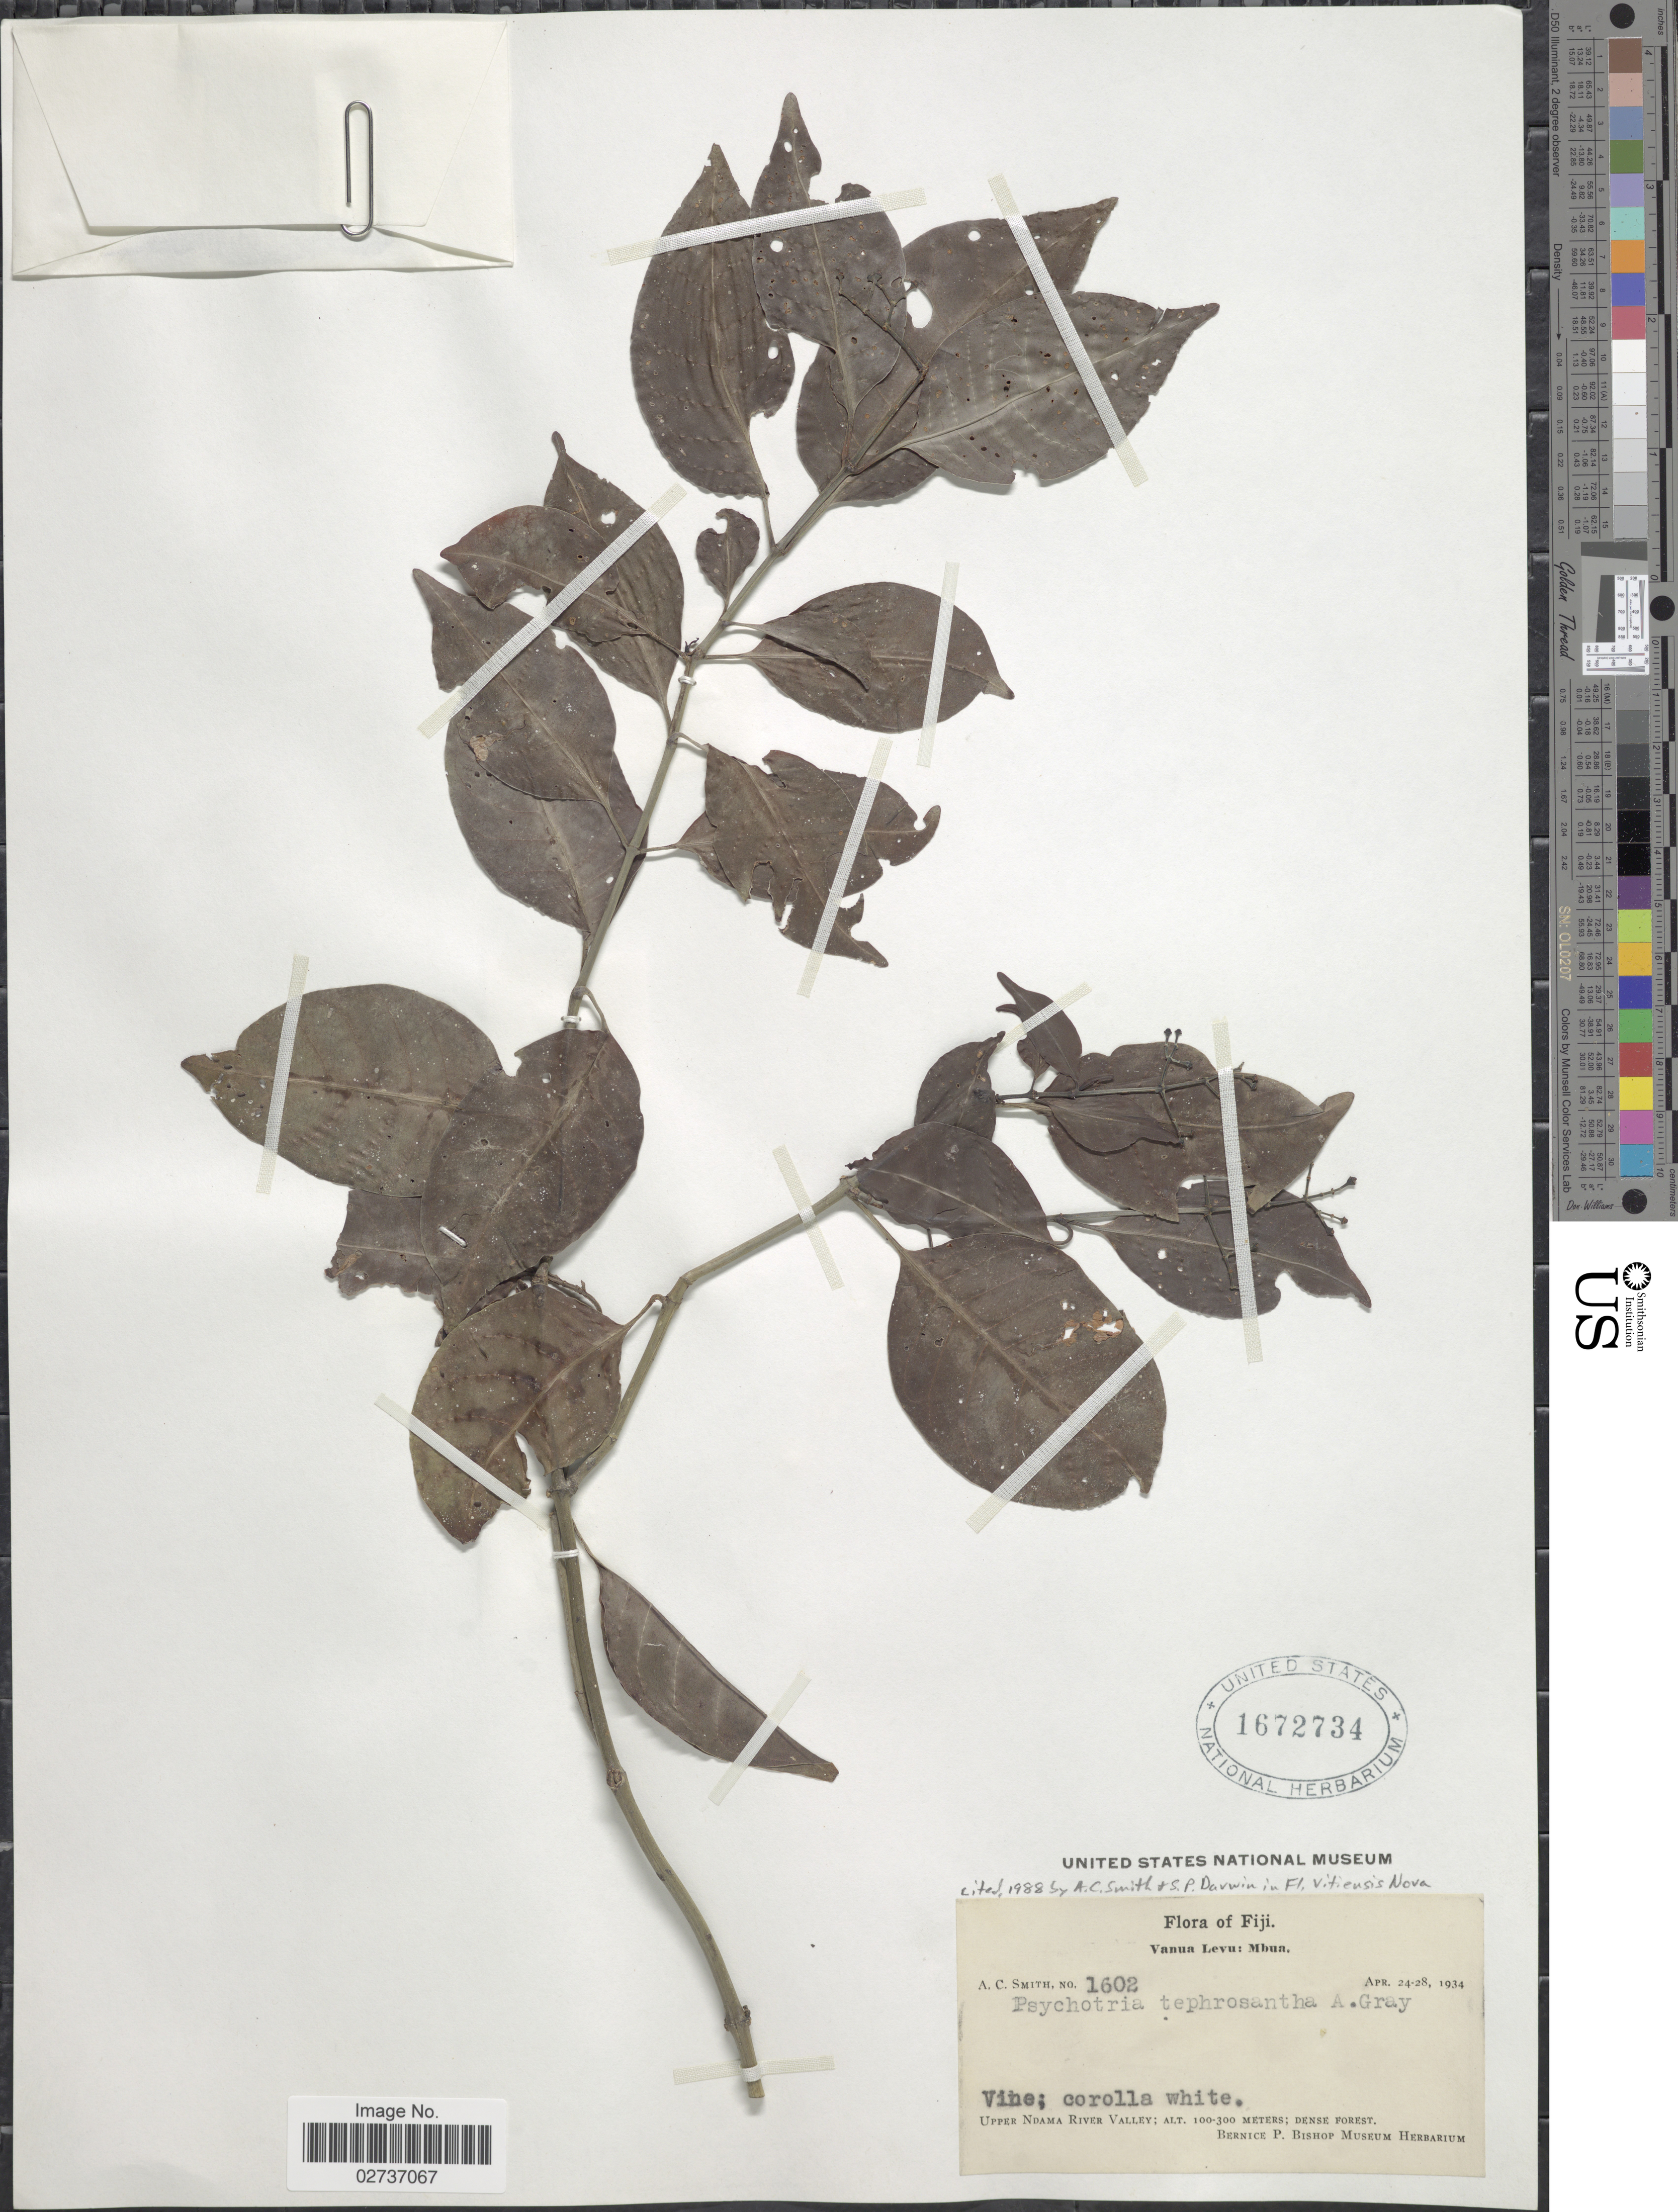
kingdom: Plantae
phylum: Tracheophyta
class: Magnoliopsida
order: Gentianales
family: Rubiaceae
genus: Psychotria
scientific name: Psychotria tephrosantha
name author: A. Gray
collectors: A. C. Smith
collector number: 1602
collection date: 1934-04-24/1934-04-28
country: Fiji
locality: Vanua Levu: Mbua. Upper Ndama River Valley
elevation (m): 100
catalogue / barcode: US 1672734